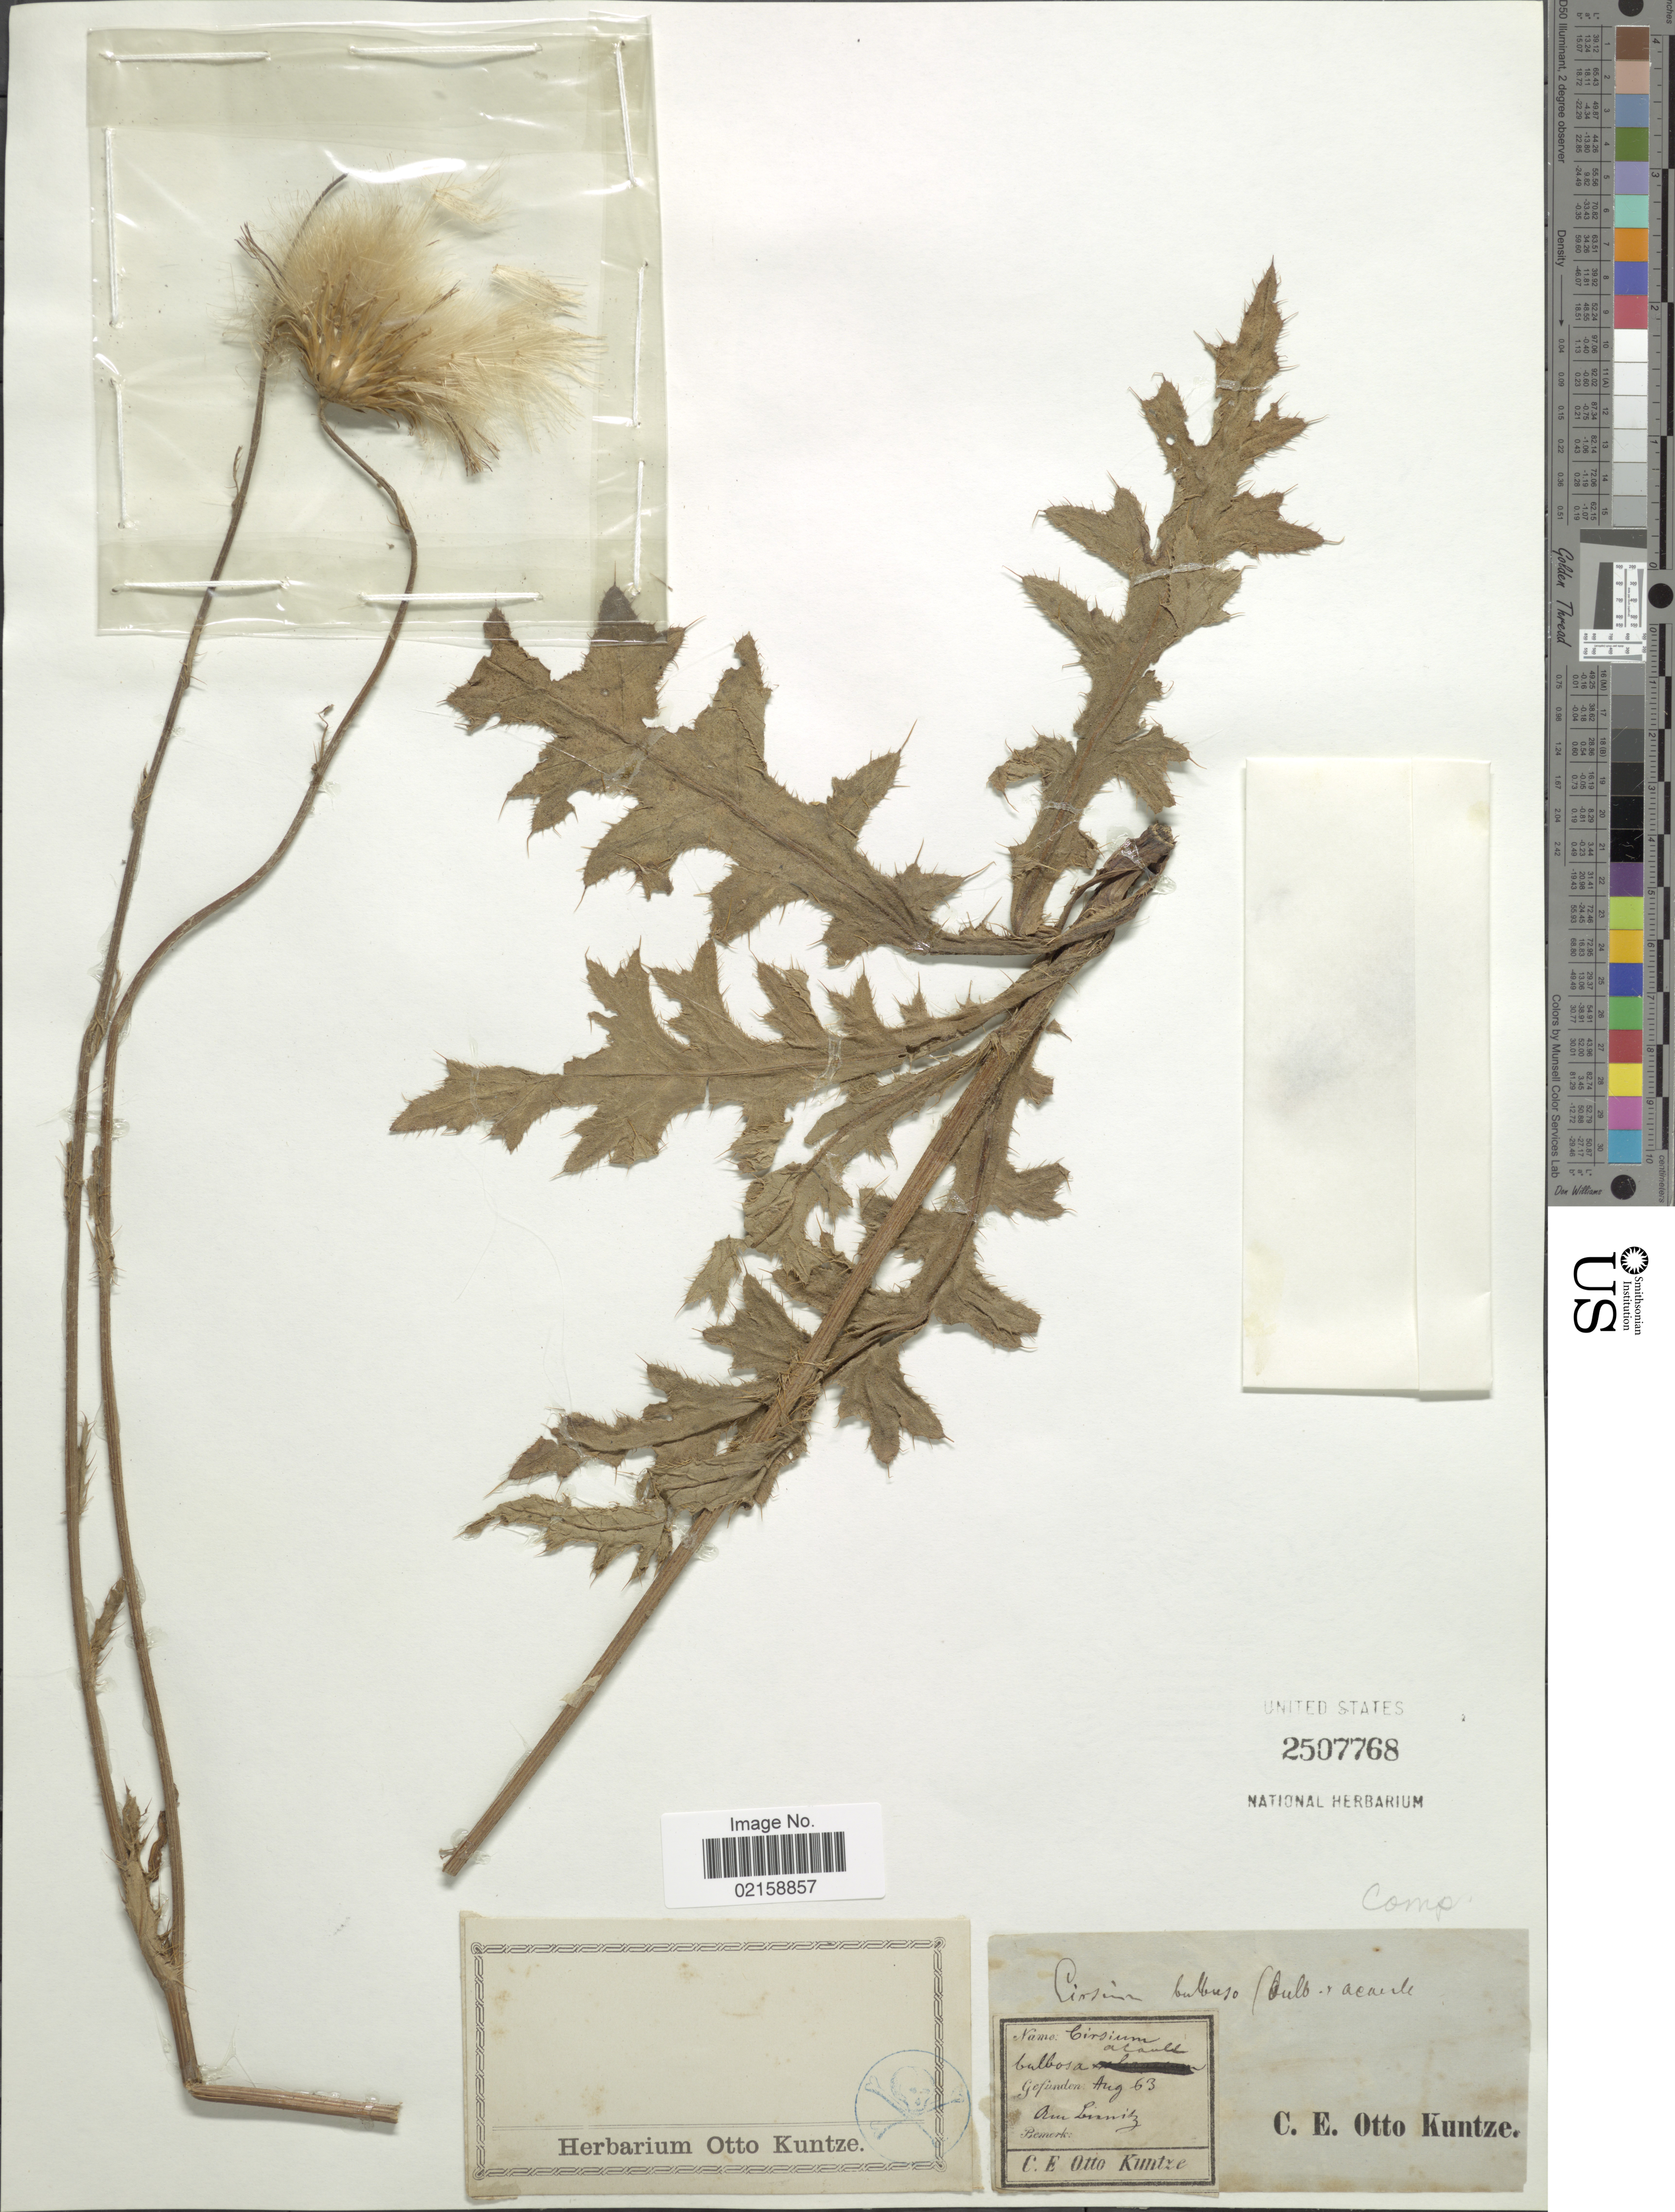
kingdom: Plantae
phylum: Tracheophyta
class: Magnoliopsida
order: Asterales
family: Asteraceae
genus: Cirsium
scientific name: Cirsium tuberosum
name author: (L.) All.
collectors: C.E.O. Kuntze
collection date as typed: Transcribed d/m/y: /8/63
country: Germany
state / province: Nordrhein-Westfalen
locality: Linnich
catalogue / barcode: US 2507768